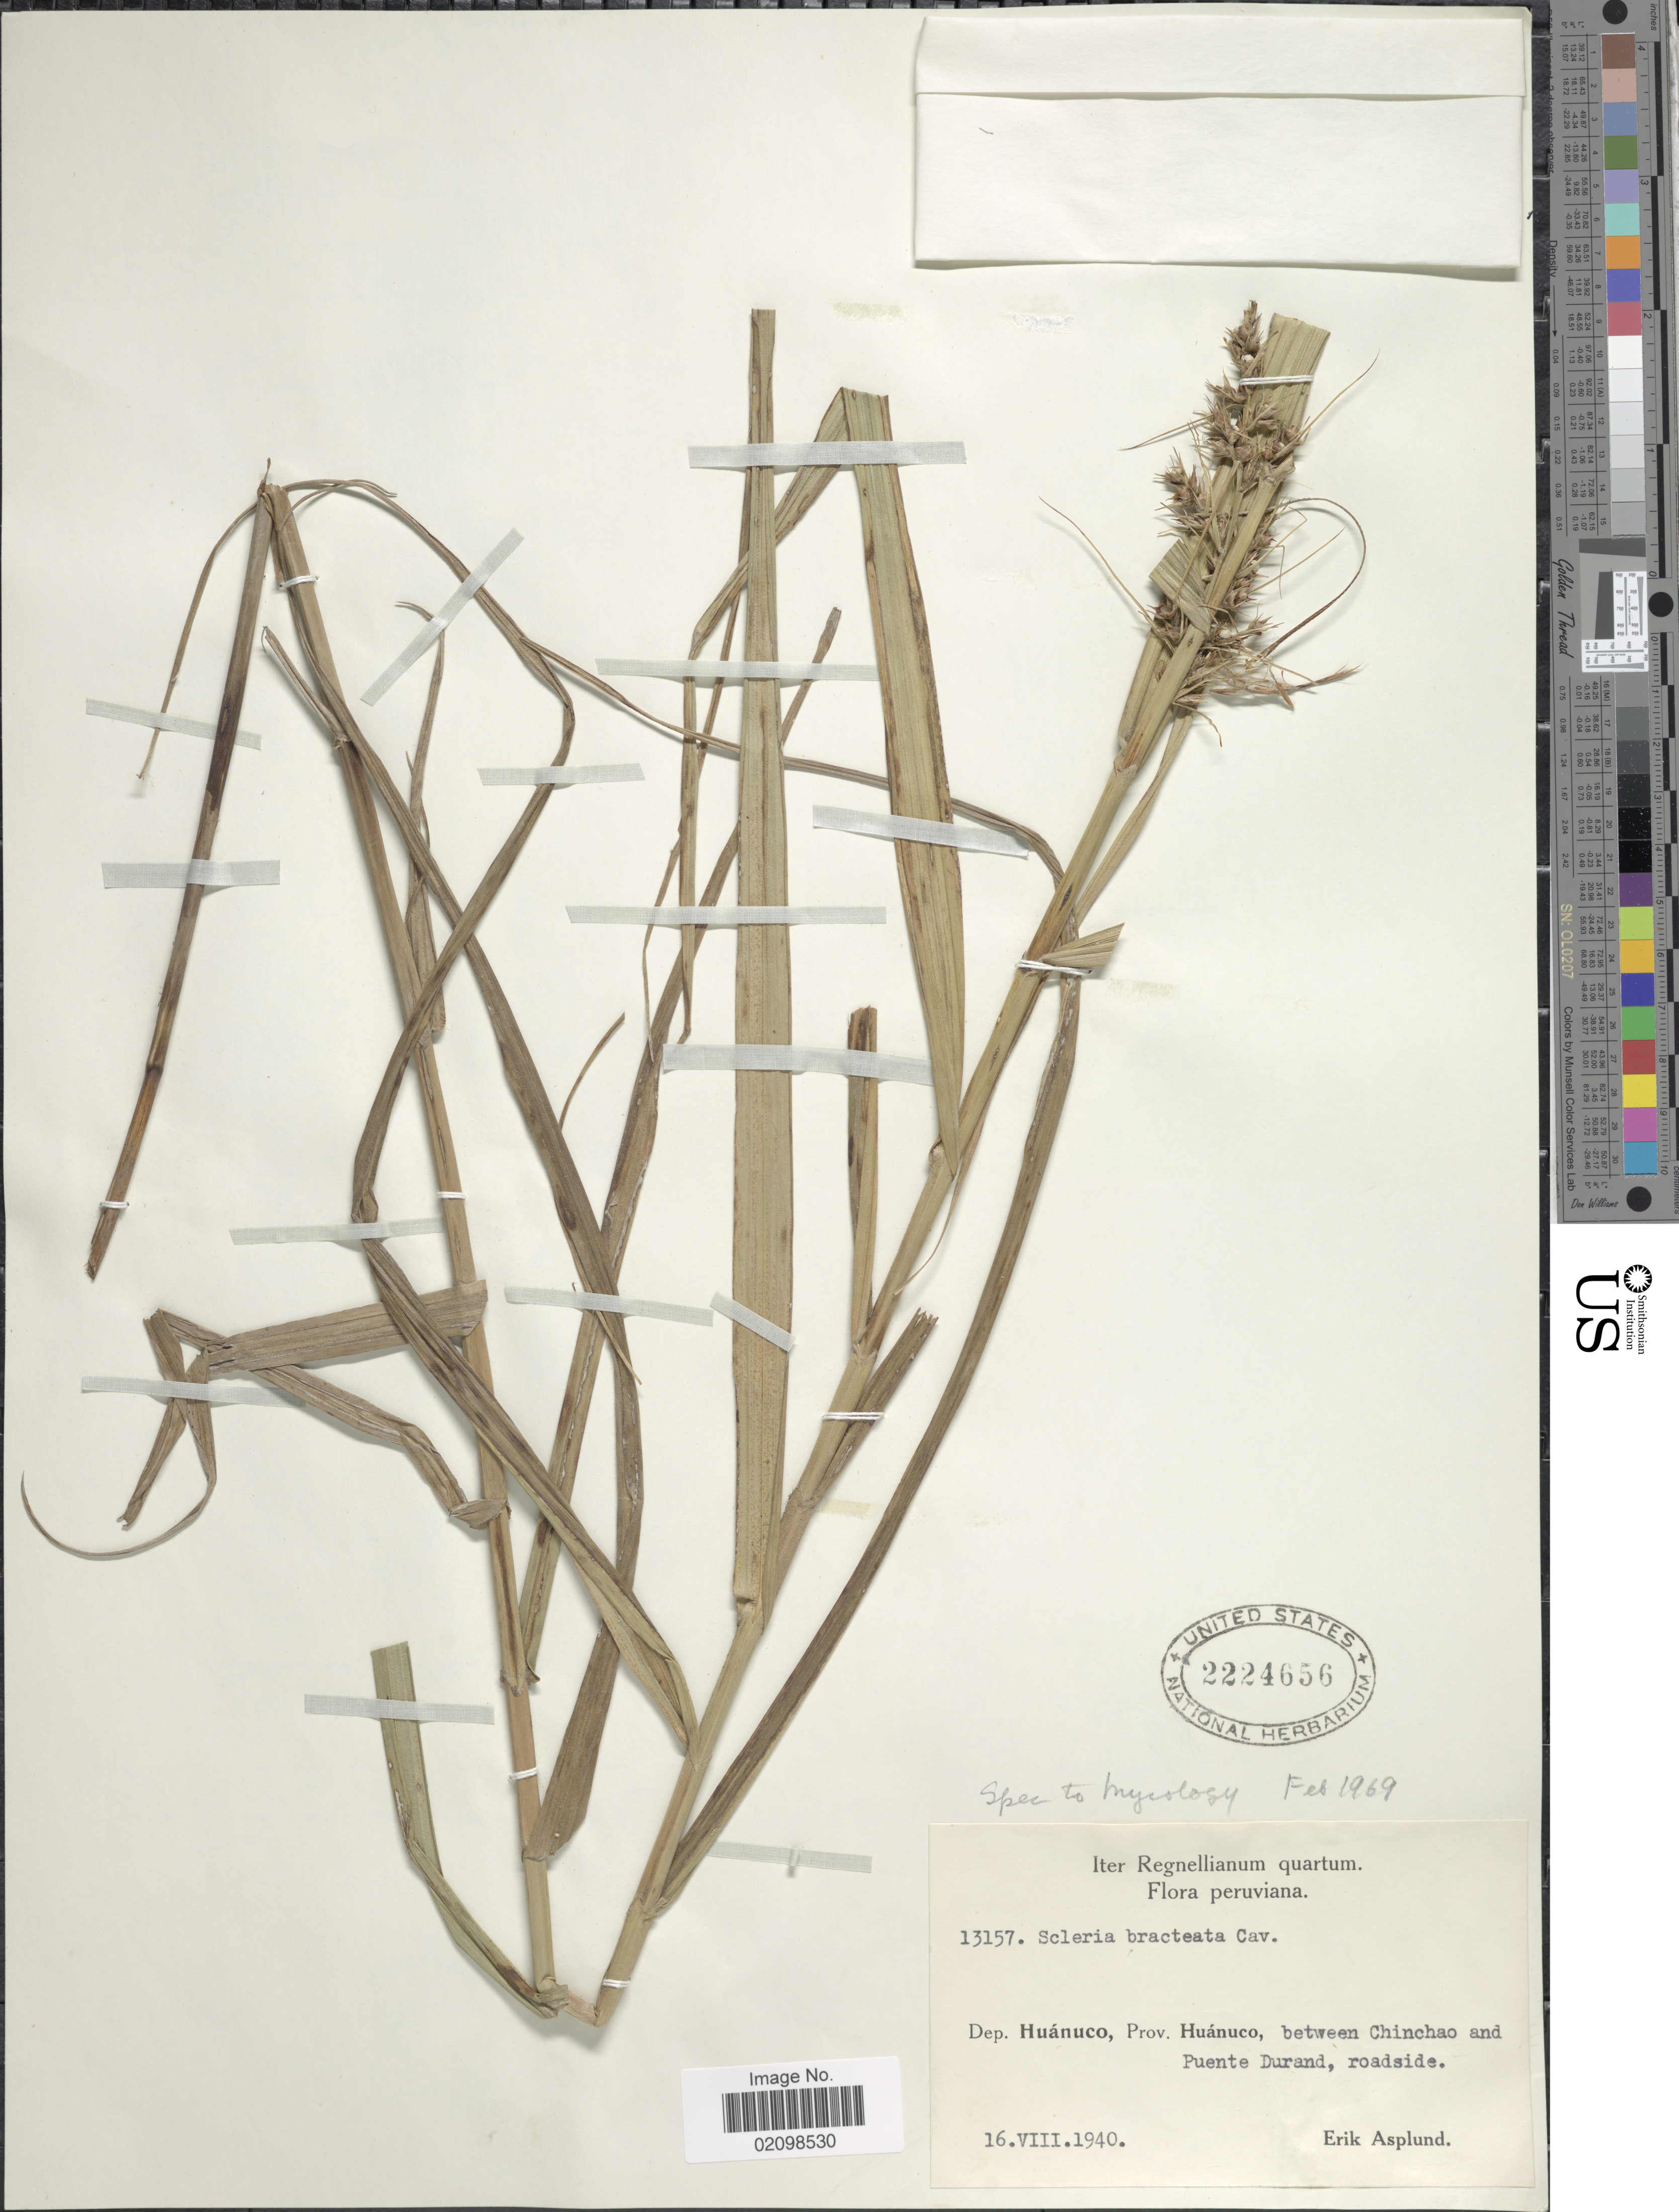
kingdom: Plantae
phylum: Tracheophyta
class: Liliopsida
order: Poales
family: Cyperaceae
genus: Scleria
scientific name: Scleria bracteata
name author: Cav.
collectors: E. Asplund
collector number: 13157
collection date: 1940-08-16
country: Peru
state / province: Huánuco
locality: Dep Huanuco, Prov. Huanuco, between Chinchao and Puente Durand, roadside.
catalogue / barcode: US 2224656